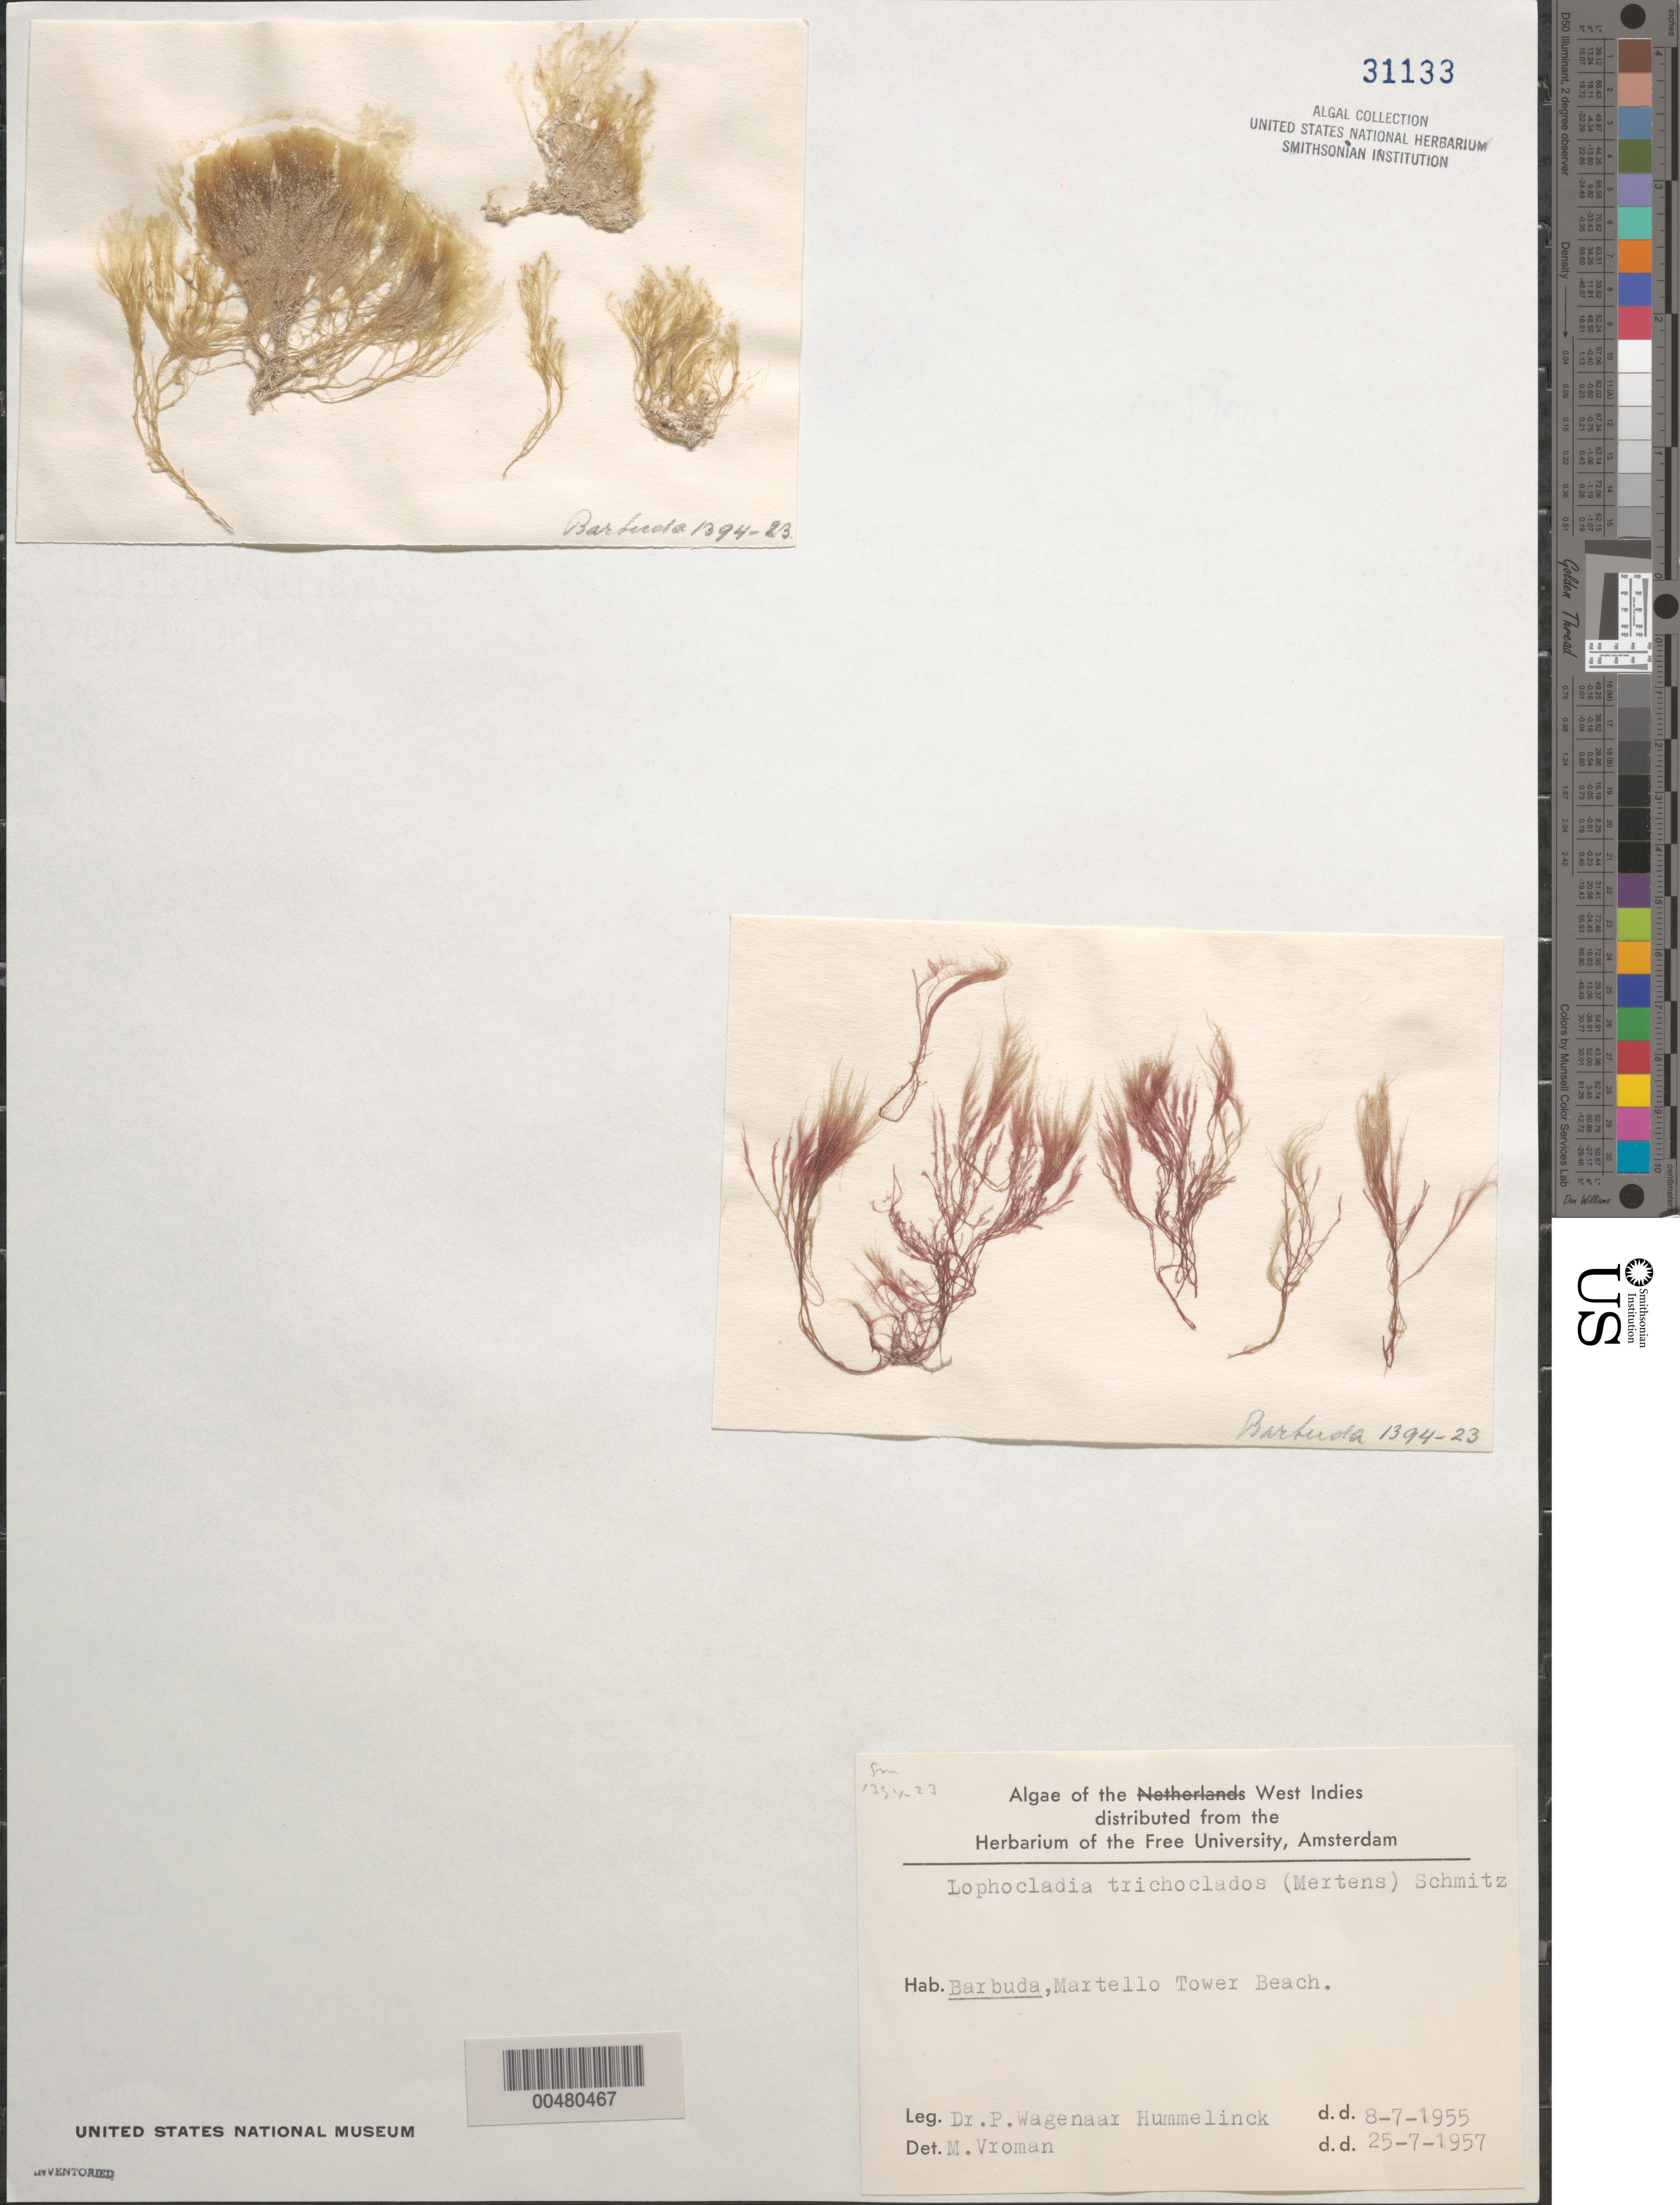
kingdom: Plantae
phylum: Rhodophyta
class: Florideophyceae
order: Ceramiales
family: Rhodomelaceae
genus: Lophocladia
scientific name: Lophocladia trichoclados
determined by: Vroman, M.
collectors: P. Hummelinck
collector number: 1394-23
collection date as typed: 08 Jul 1955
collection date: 1955-07-08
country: Antigua and Barbuda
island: Barbuda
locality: Martello Tower Beach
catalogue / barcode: US 31133